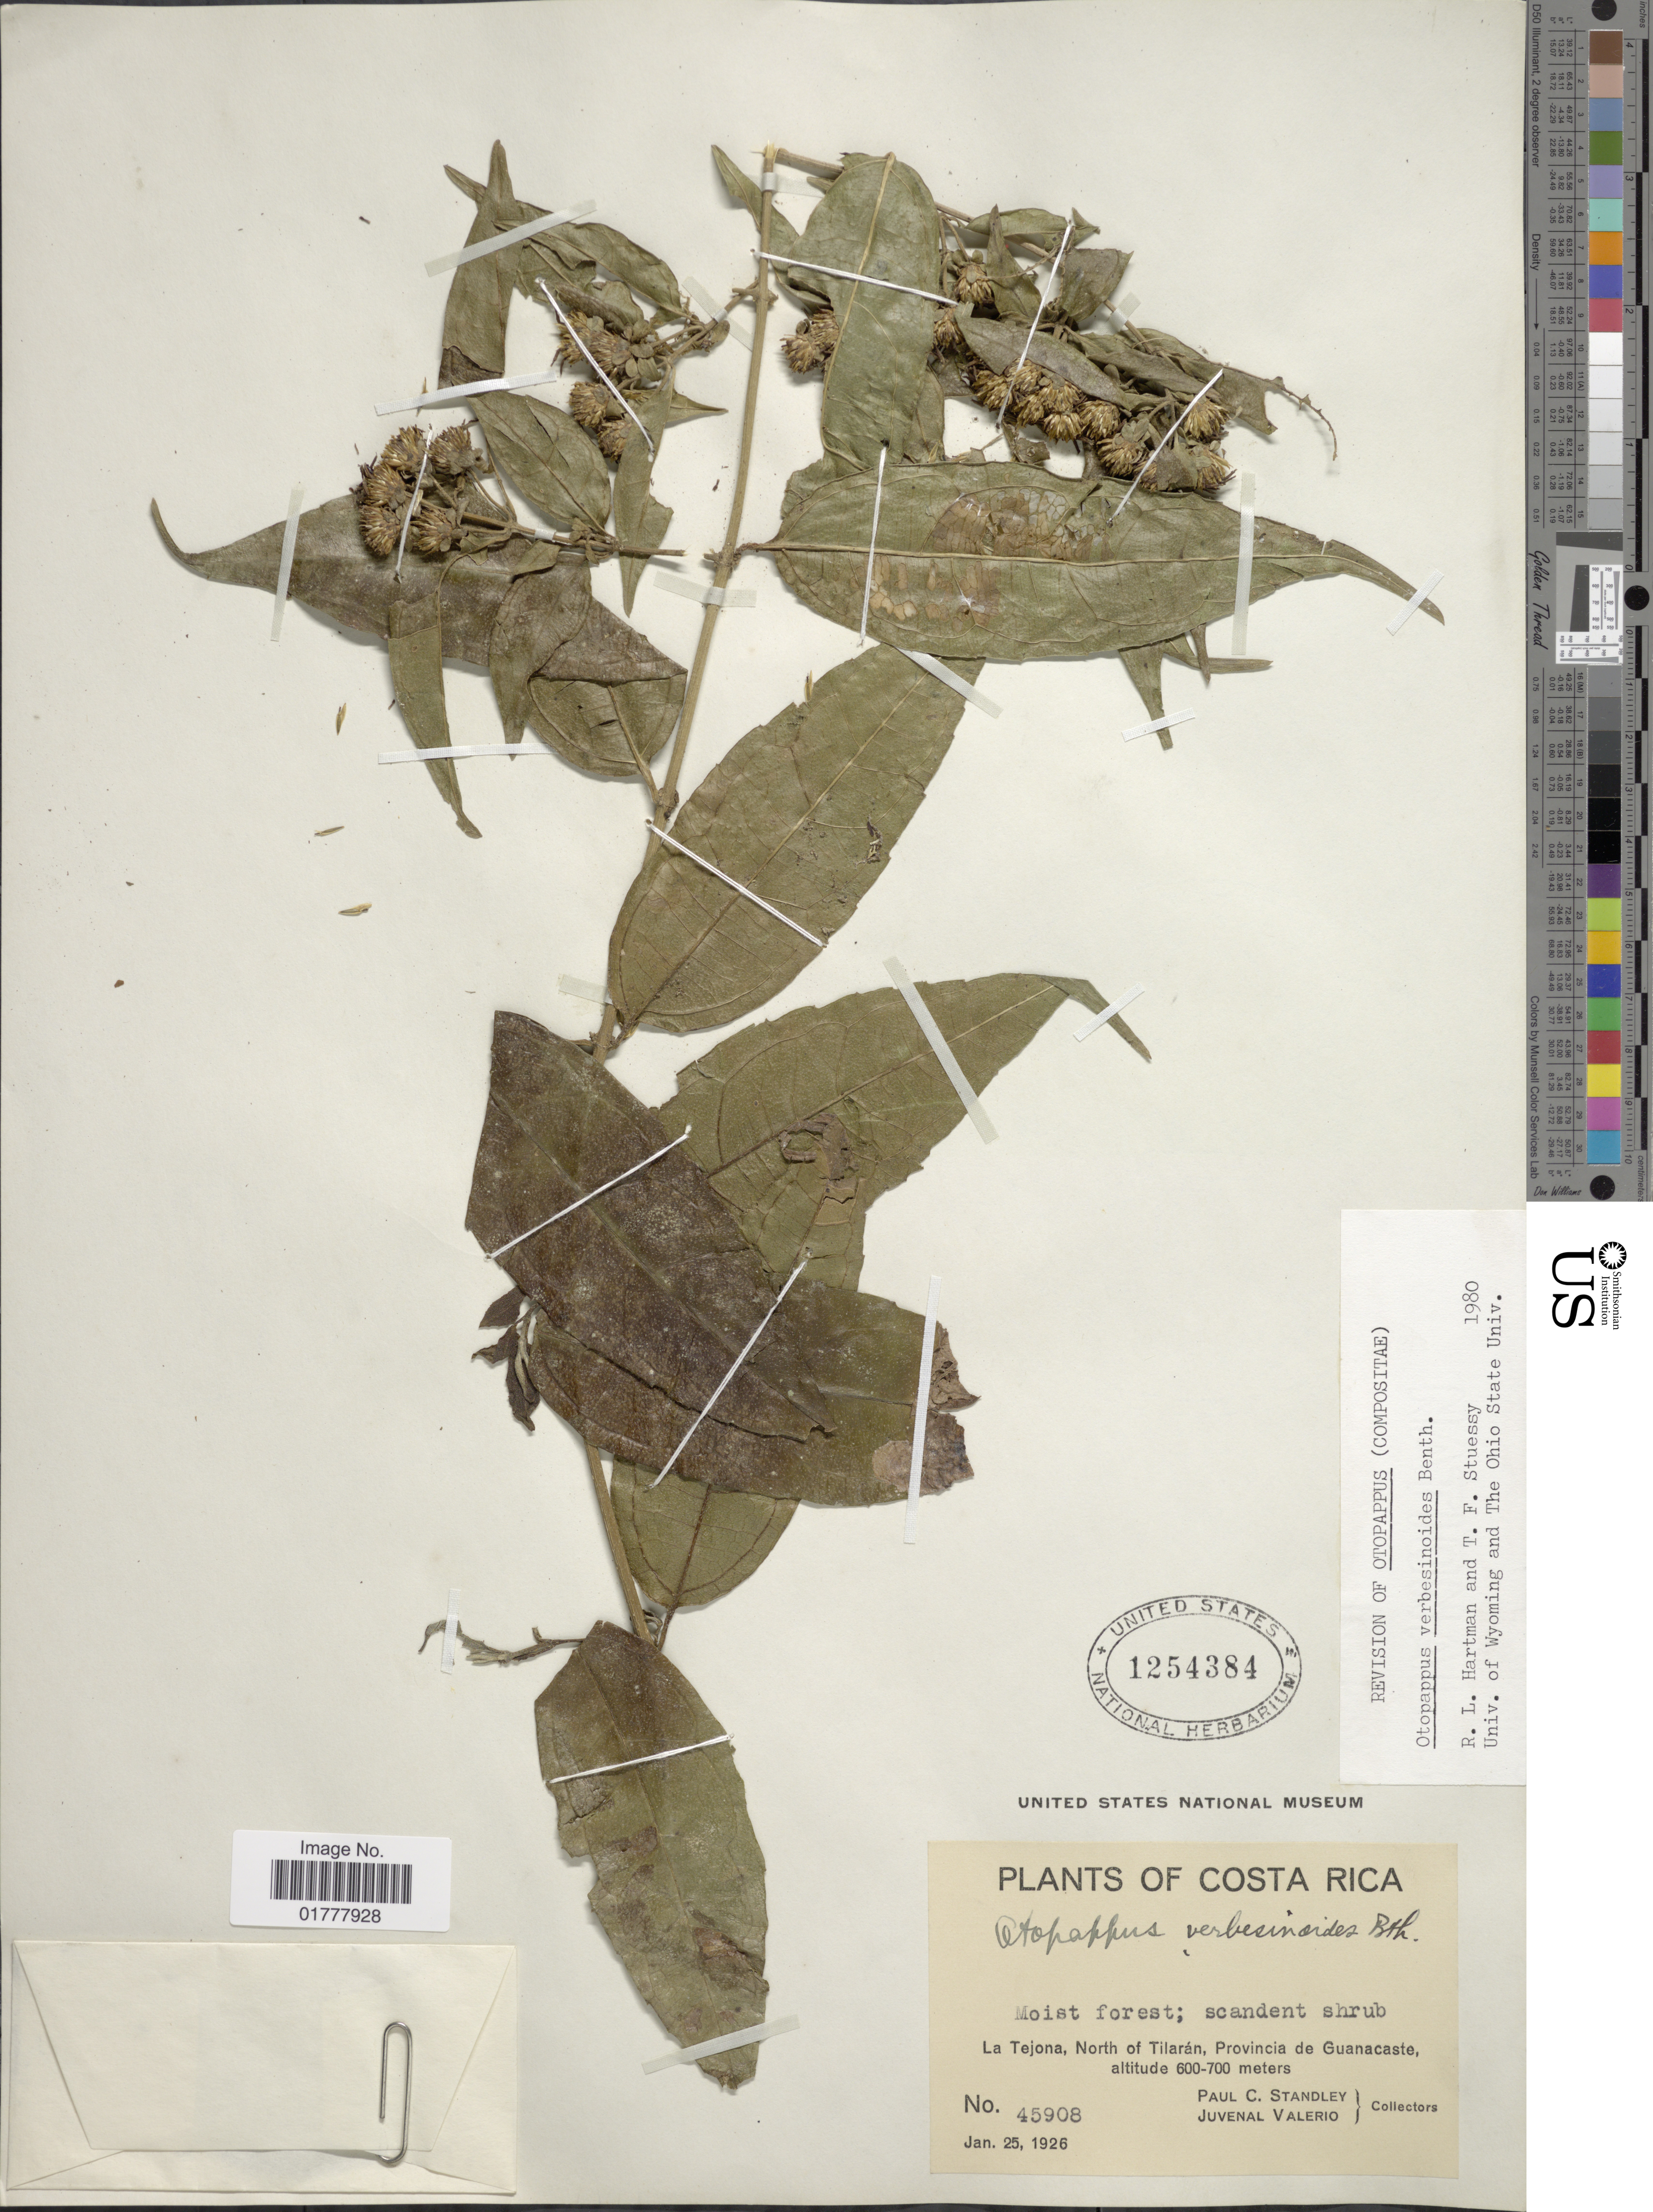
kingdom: Plantae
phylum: Tracheophyta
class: Magnoliopsida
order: Asterales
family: Asteraceae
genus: Otopappus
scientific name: Otopappus verbesinoides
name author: Benth.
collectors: P. C. Standley & J. Valerio R.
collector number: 45908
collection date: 1926-01-25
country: Costa Rica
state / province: Guanacaste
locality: La Tejona, North of Tilaran, Provincia de Guanacaste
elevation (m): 600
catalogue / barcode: US 1254384